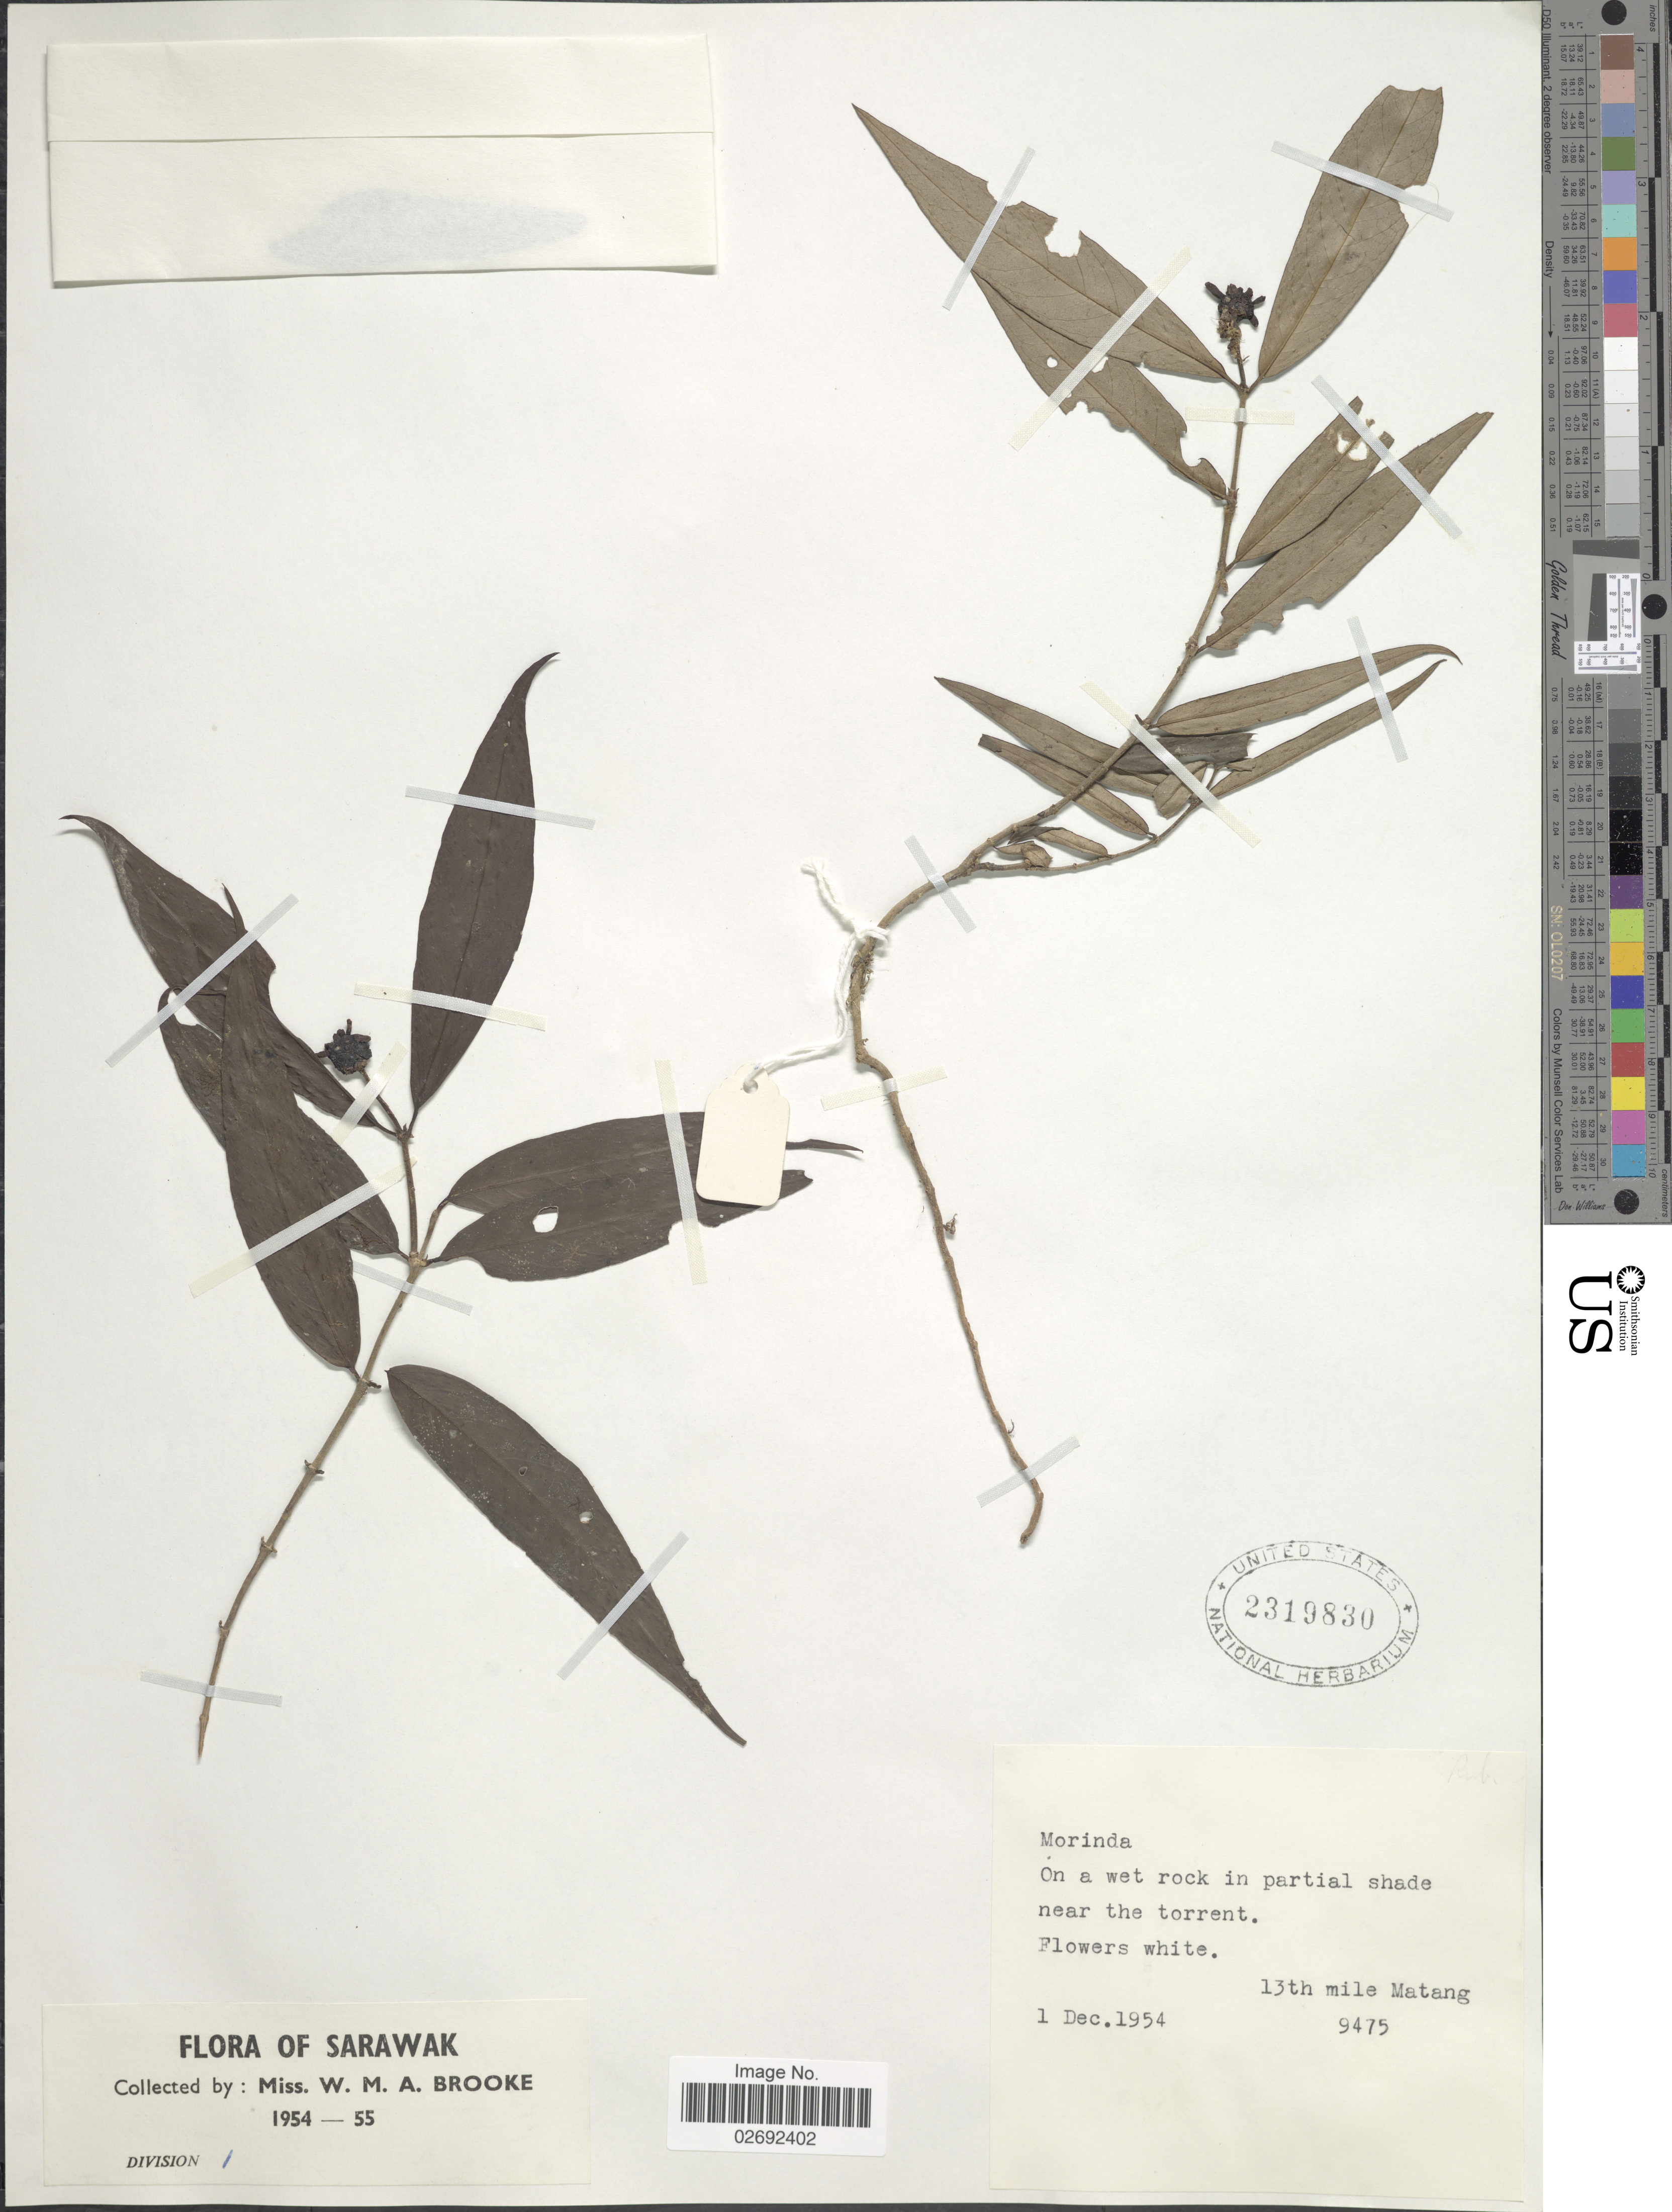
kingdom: Plantae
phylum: Tracheophyta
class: Magnoliopsida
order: Gentianales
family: Rubiaceae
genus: Morinda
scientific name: Morinda sp.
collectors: W. Brooke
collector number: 9475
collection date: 1954-12-01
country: Malaysia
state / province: Sarawak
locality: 13th mile Matang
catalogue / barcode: US 2319830